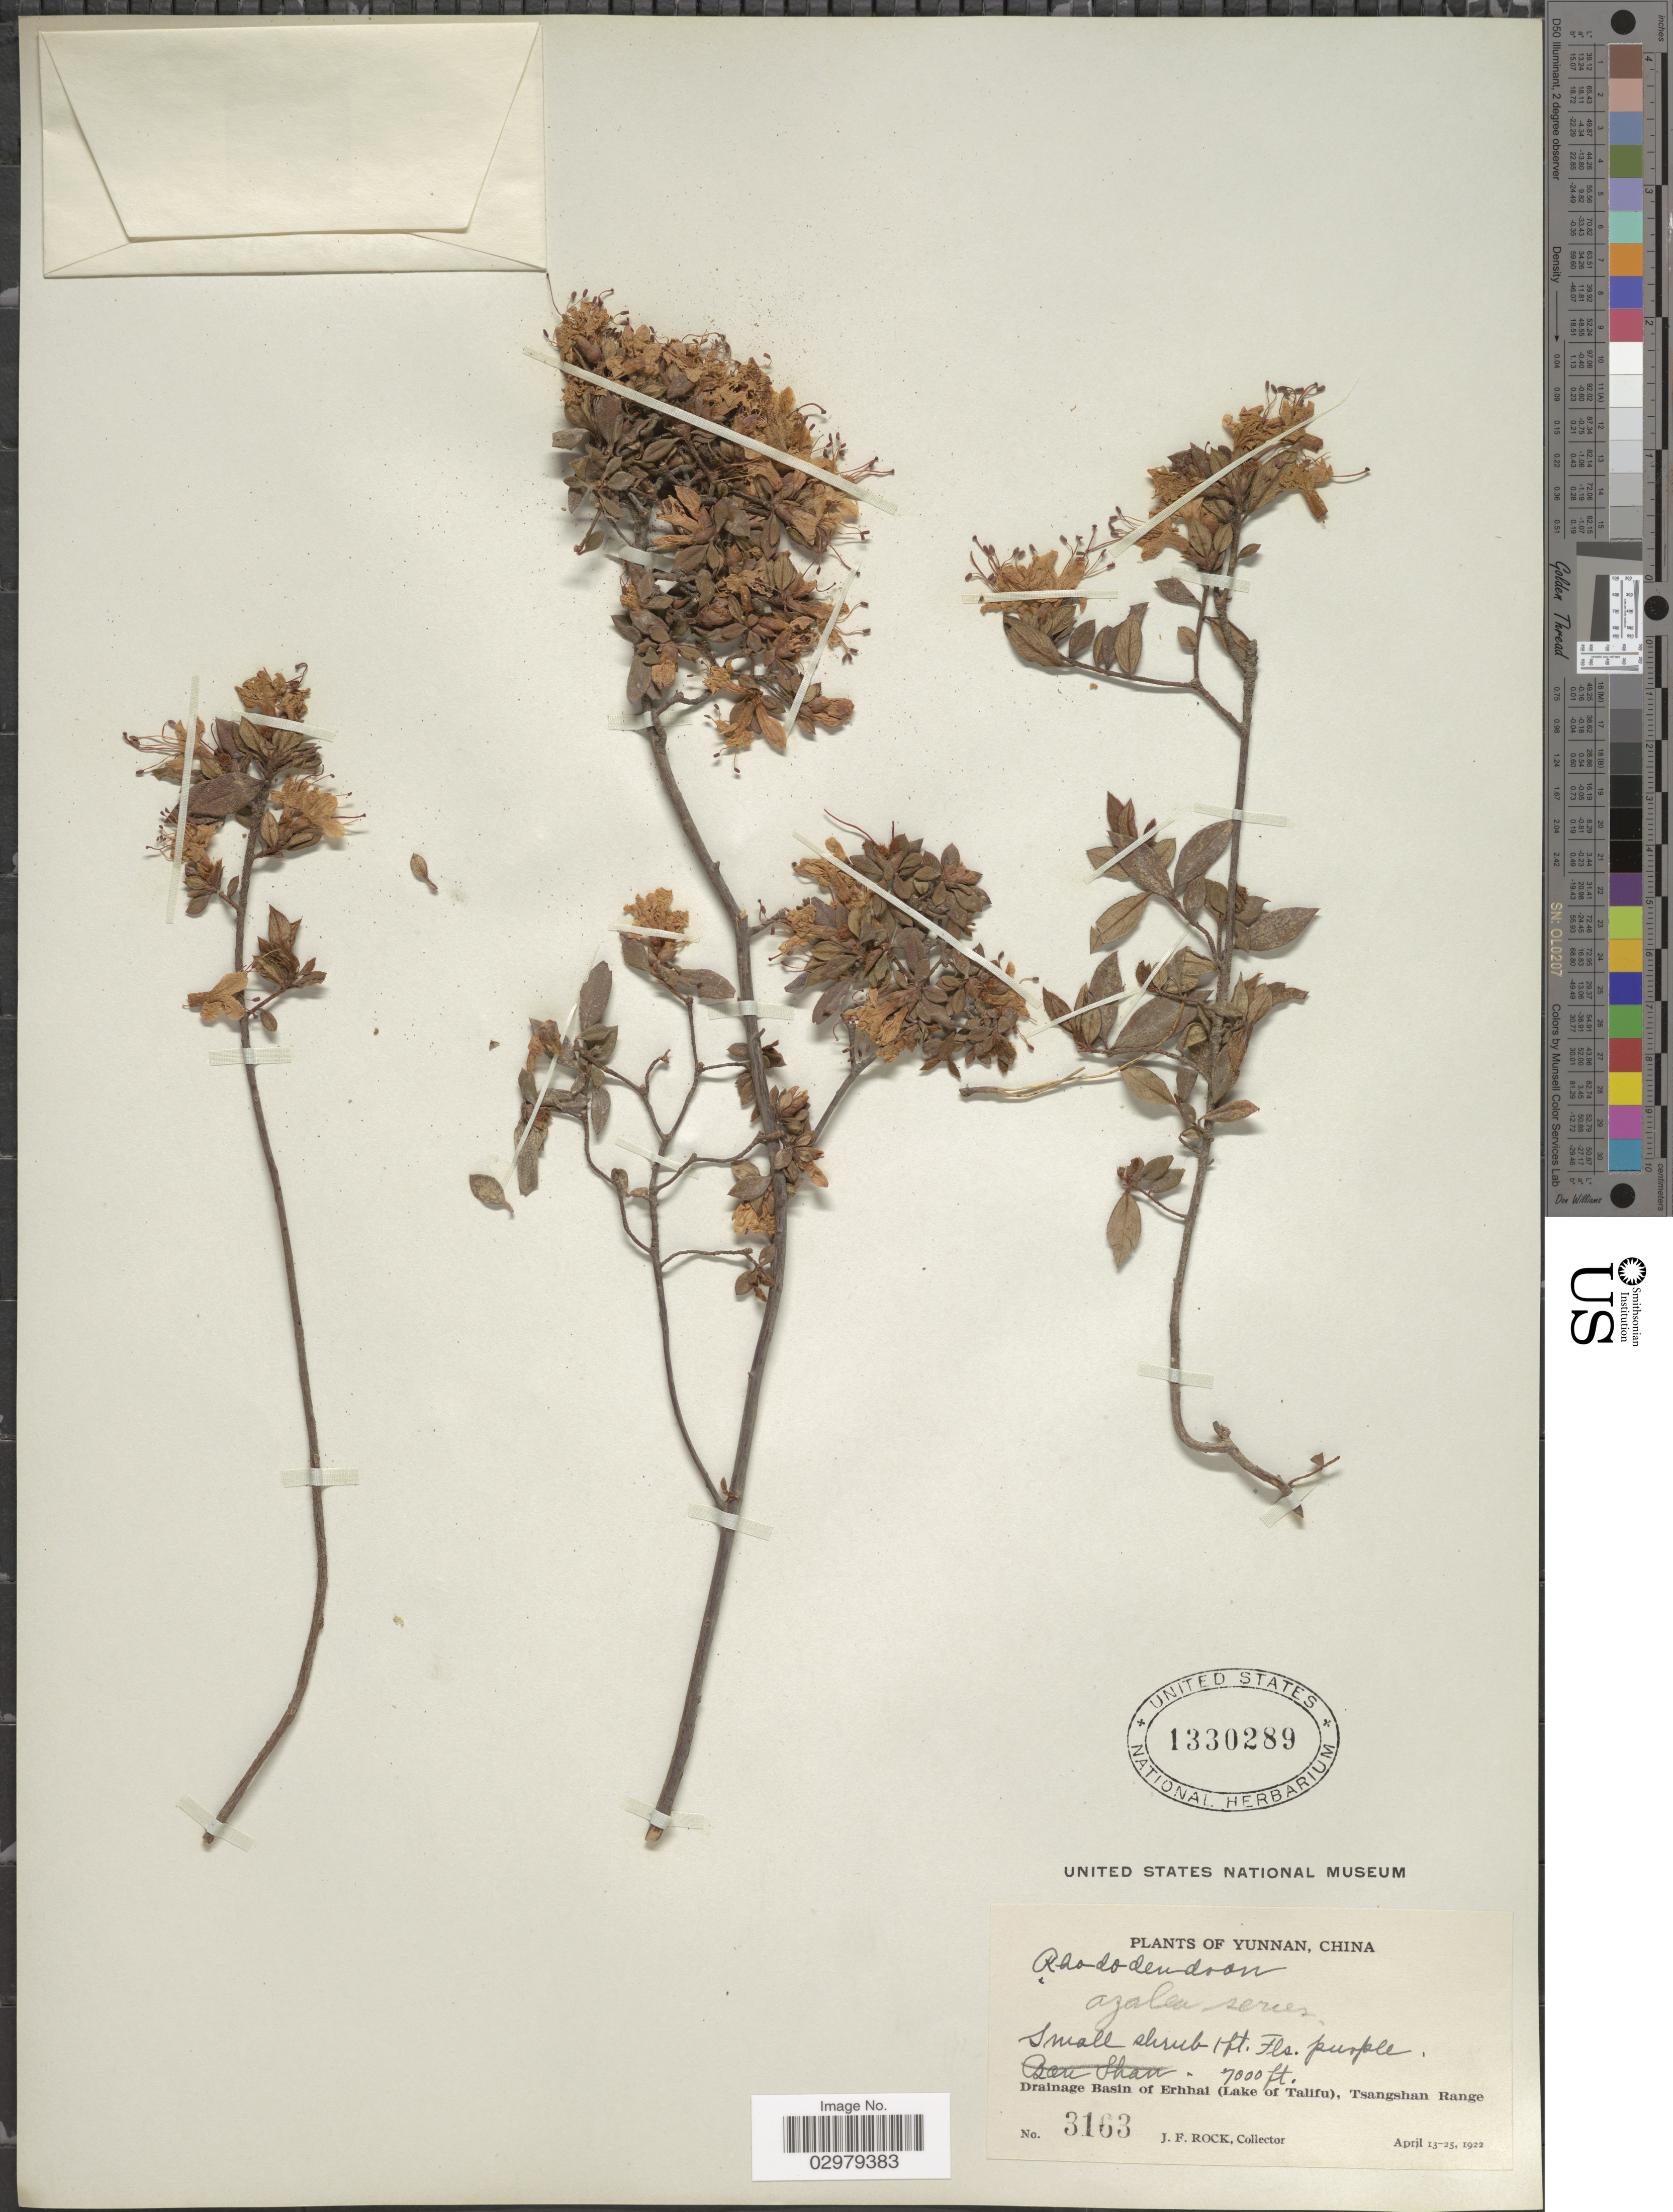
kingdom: Plantae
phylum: Tracheophyta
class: Magnoliopsida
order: Ericales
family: Ericaceae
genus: Rhododendron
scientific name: Rhododendron sp.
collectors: J. Rock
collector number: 3163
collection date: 1922-04-13/1922-04-25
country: China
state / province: Yunnan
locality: Drainage Basin of Erhhai (Lake of Talifu), Tsangshan Range.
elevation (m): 2134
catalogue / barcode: US 1330289